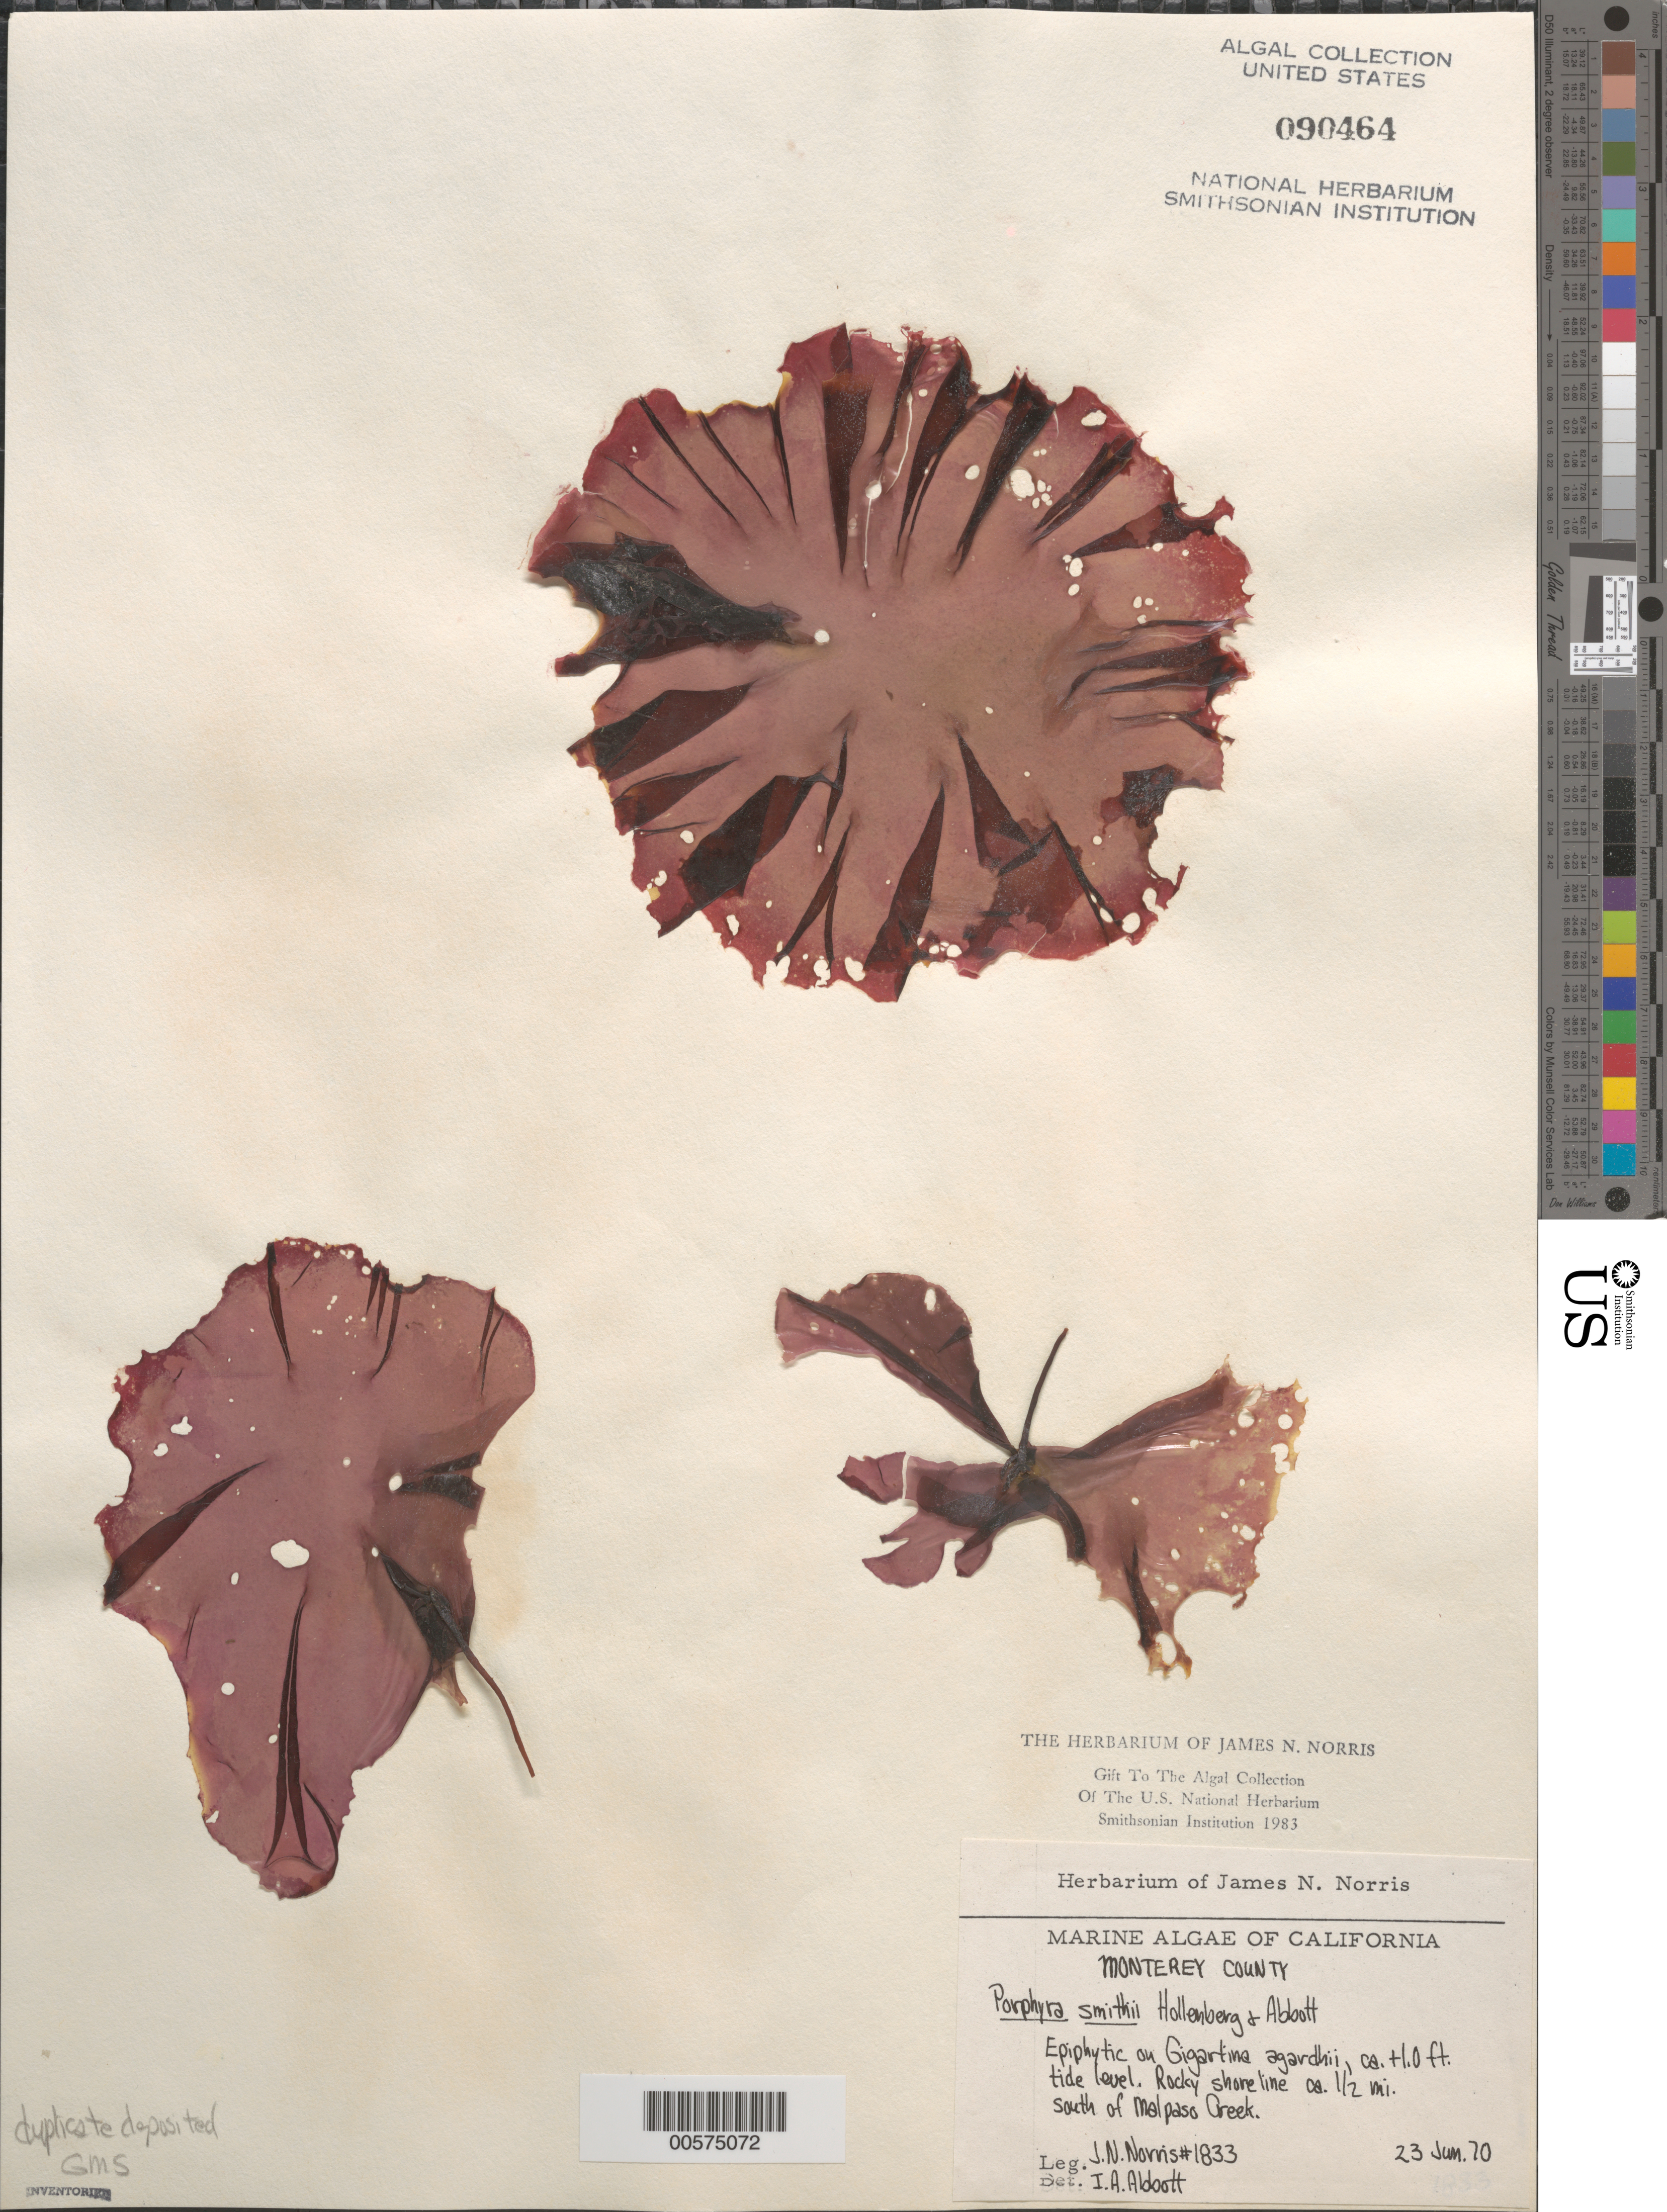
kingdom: Plantae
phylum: Rhodophyta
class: Bangiophyceae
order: Bangiales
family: Bangiaceae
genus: Pyropia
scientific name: Pyropia smithii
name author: (Hollenb. & I.A. Abbott) S.C. Lindstrom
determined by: Algae name updating Project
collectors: J. N. Norris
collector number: JN-1833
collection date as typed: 23 Jun 1970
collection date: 1970-06-23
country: United States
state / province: California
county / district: Monterey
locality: Ca. 0.5 mile south of Malpaso Creek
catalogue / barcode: US 90464